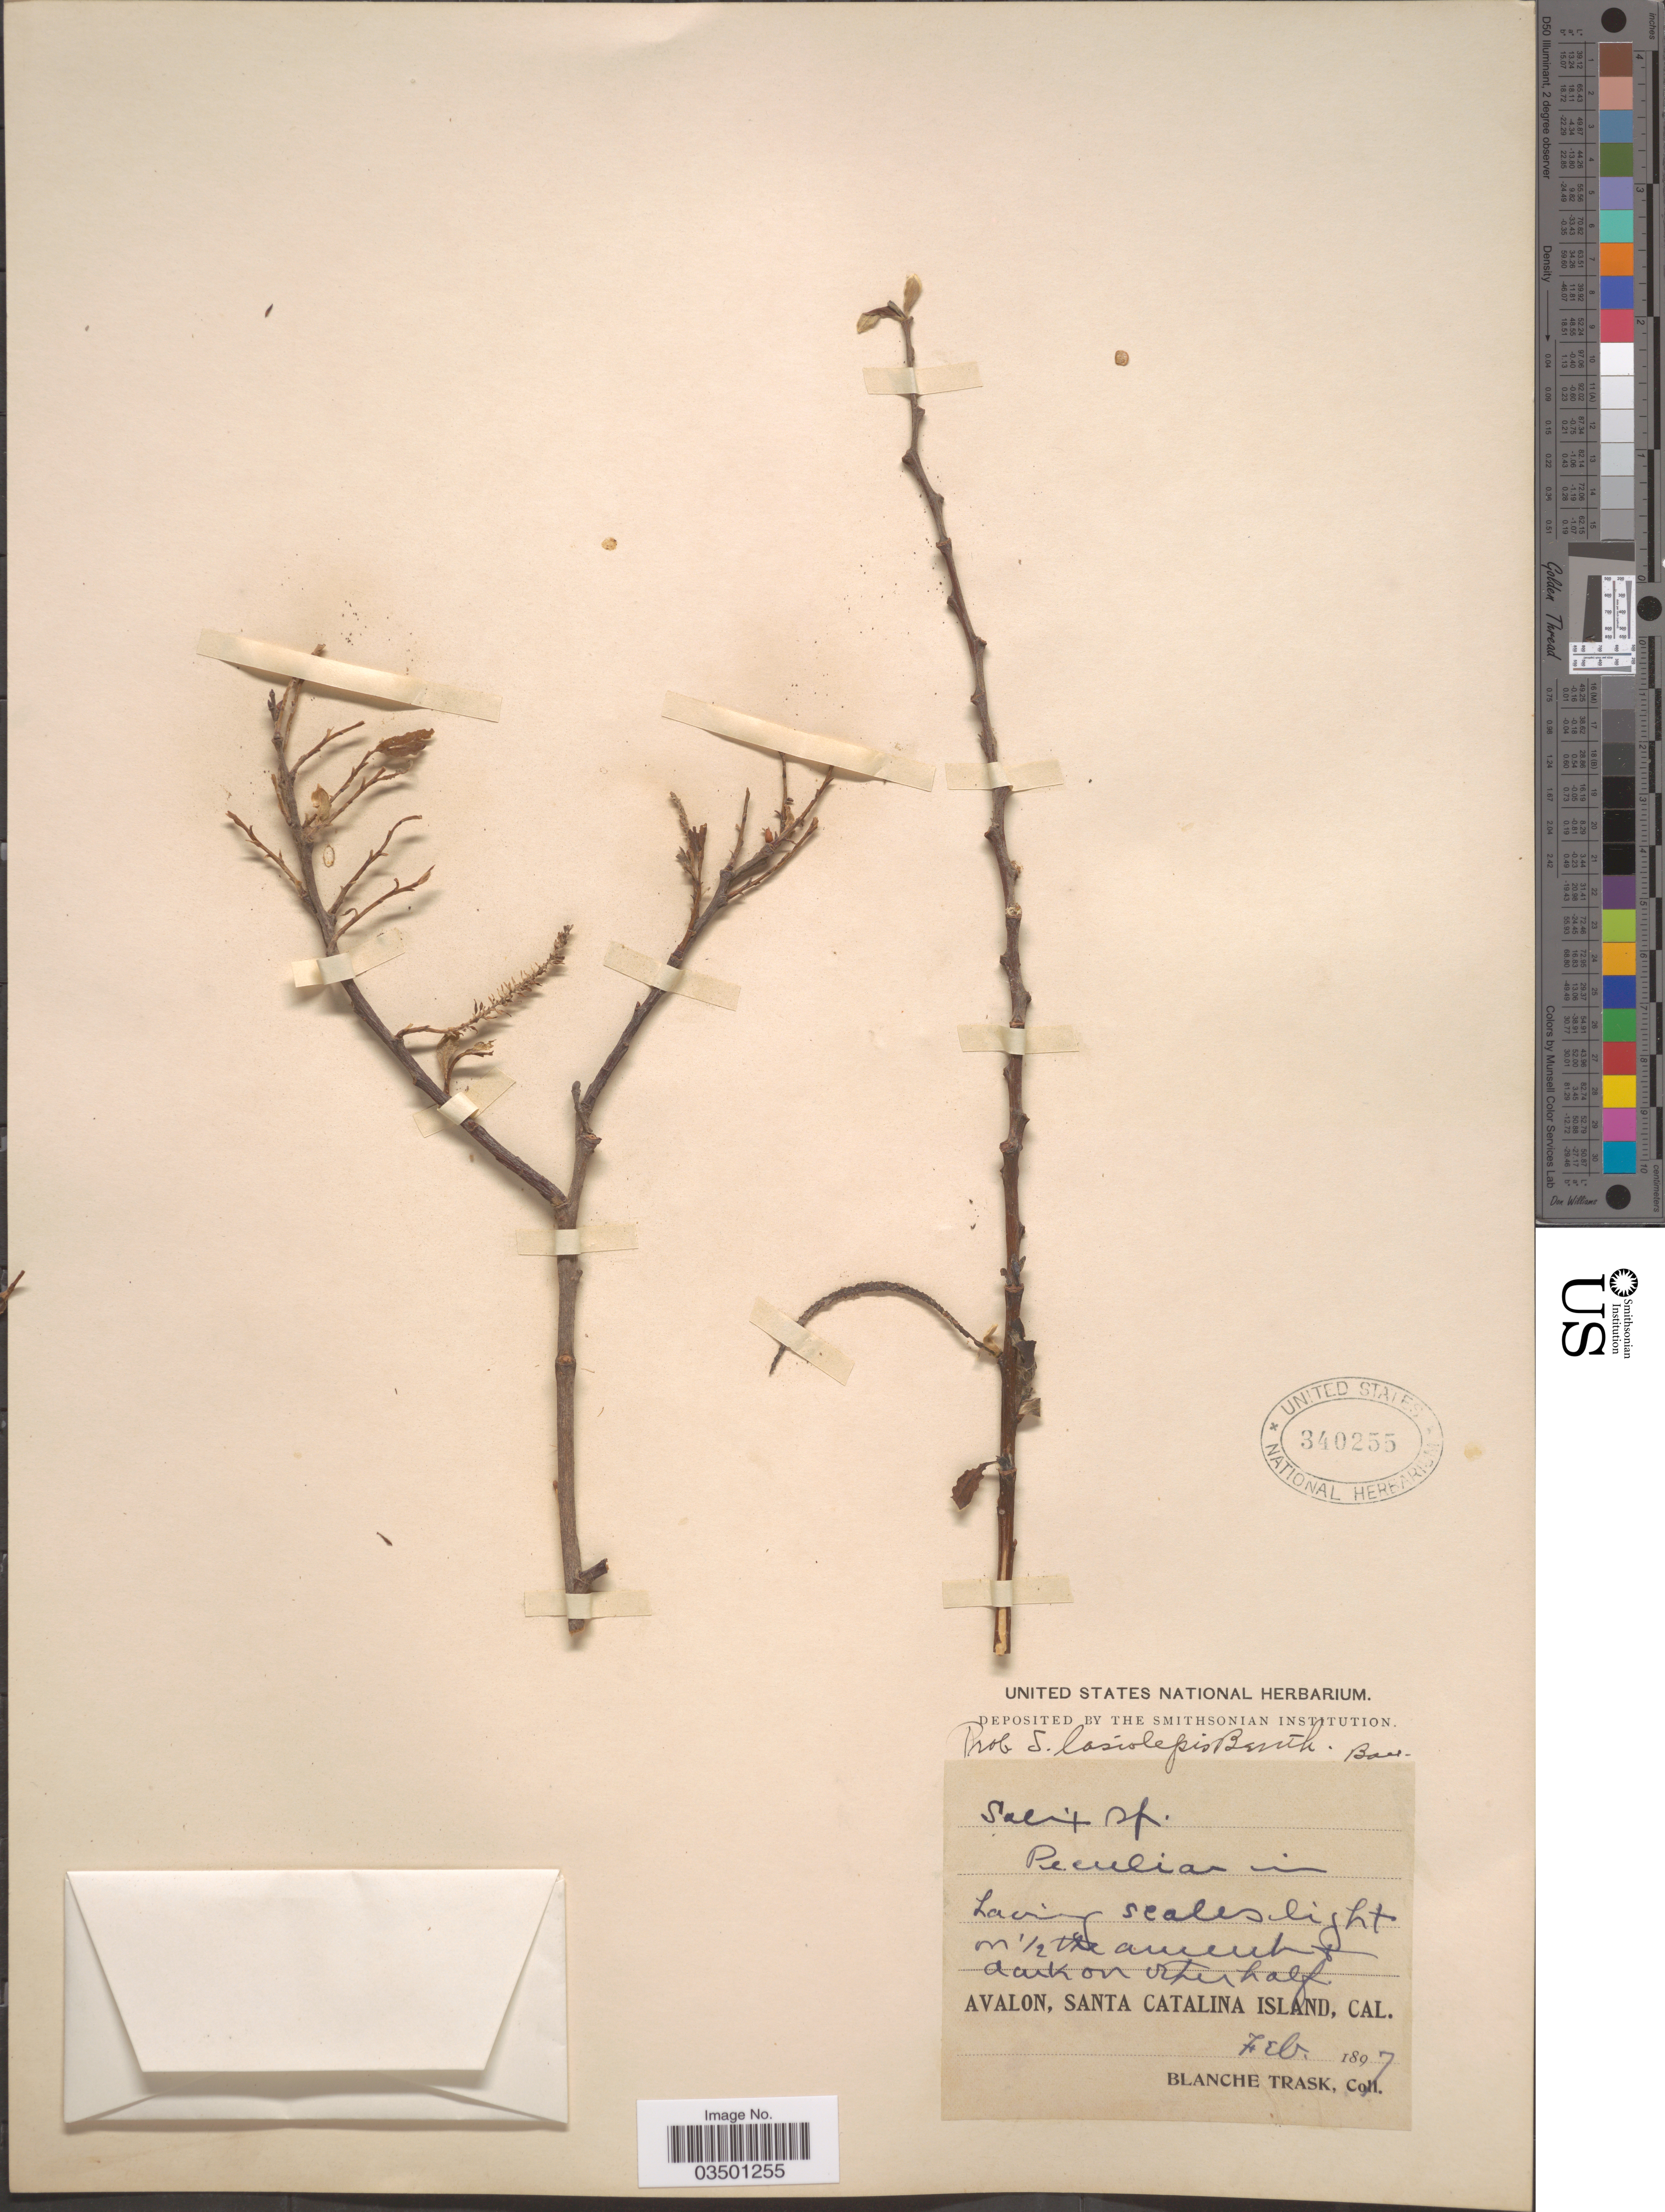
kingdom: Plantae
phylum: Tracheophyta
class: Magnoliopsida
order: Malpighiales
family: Salicaceae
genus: Salix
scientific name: Salix lasiolepis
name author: Benth.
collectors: B. Trask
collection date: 1897-02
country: United States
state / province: California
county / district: Los Angeles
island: Santa Catalina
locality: Avalon, Santa Catalina Island.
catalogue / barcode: US 340255